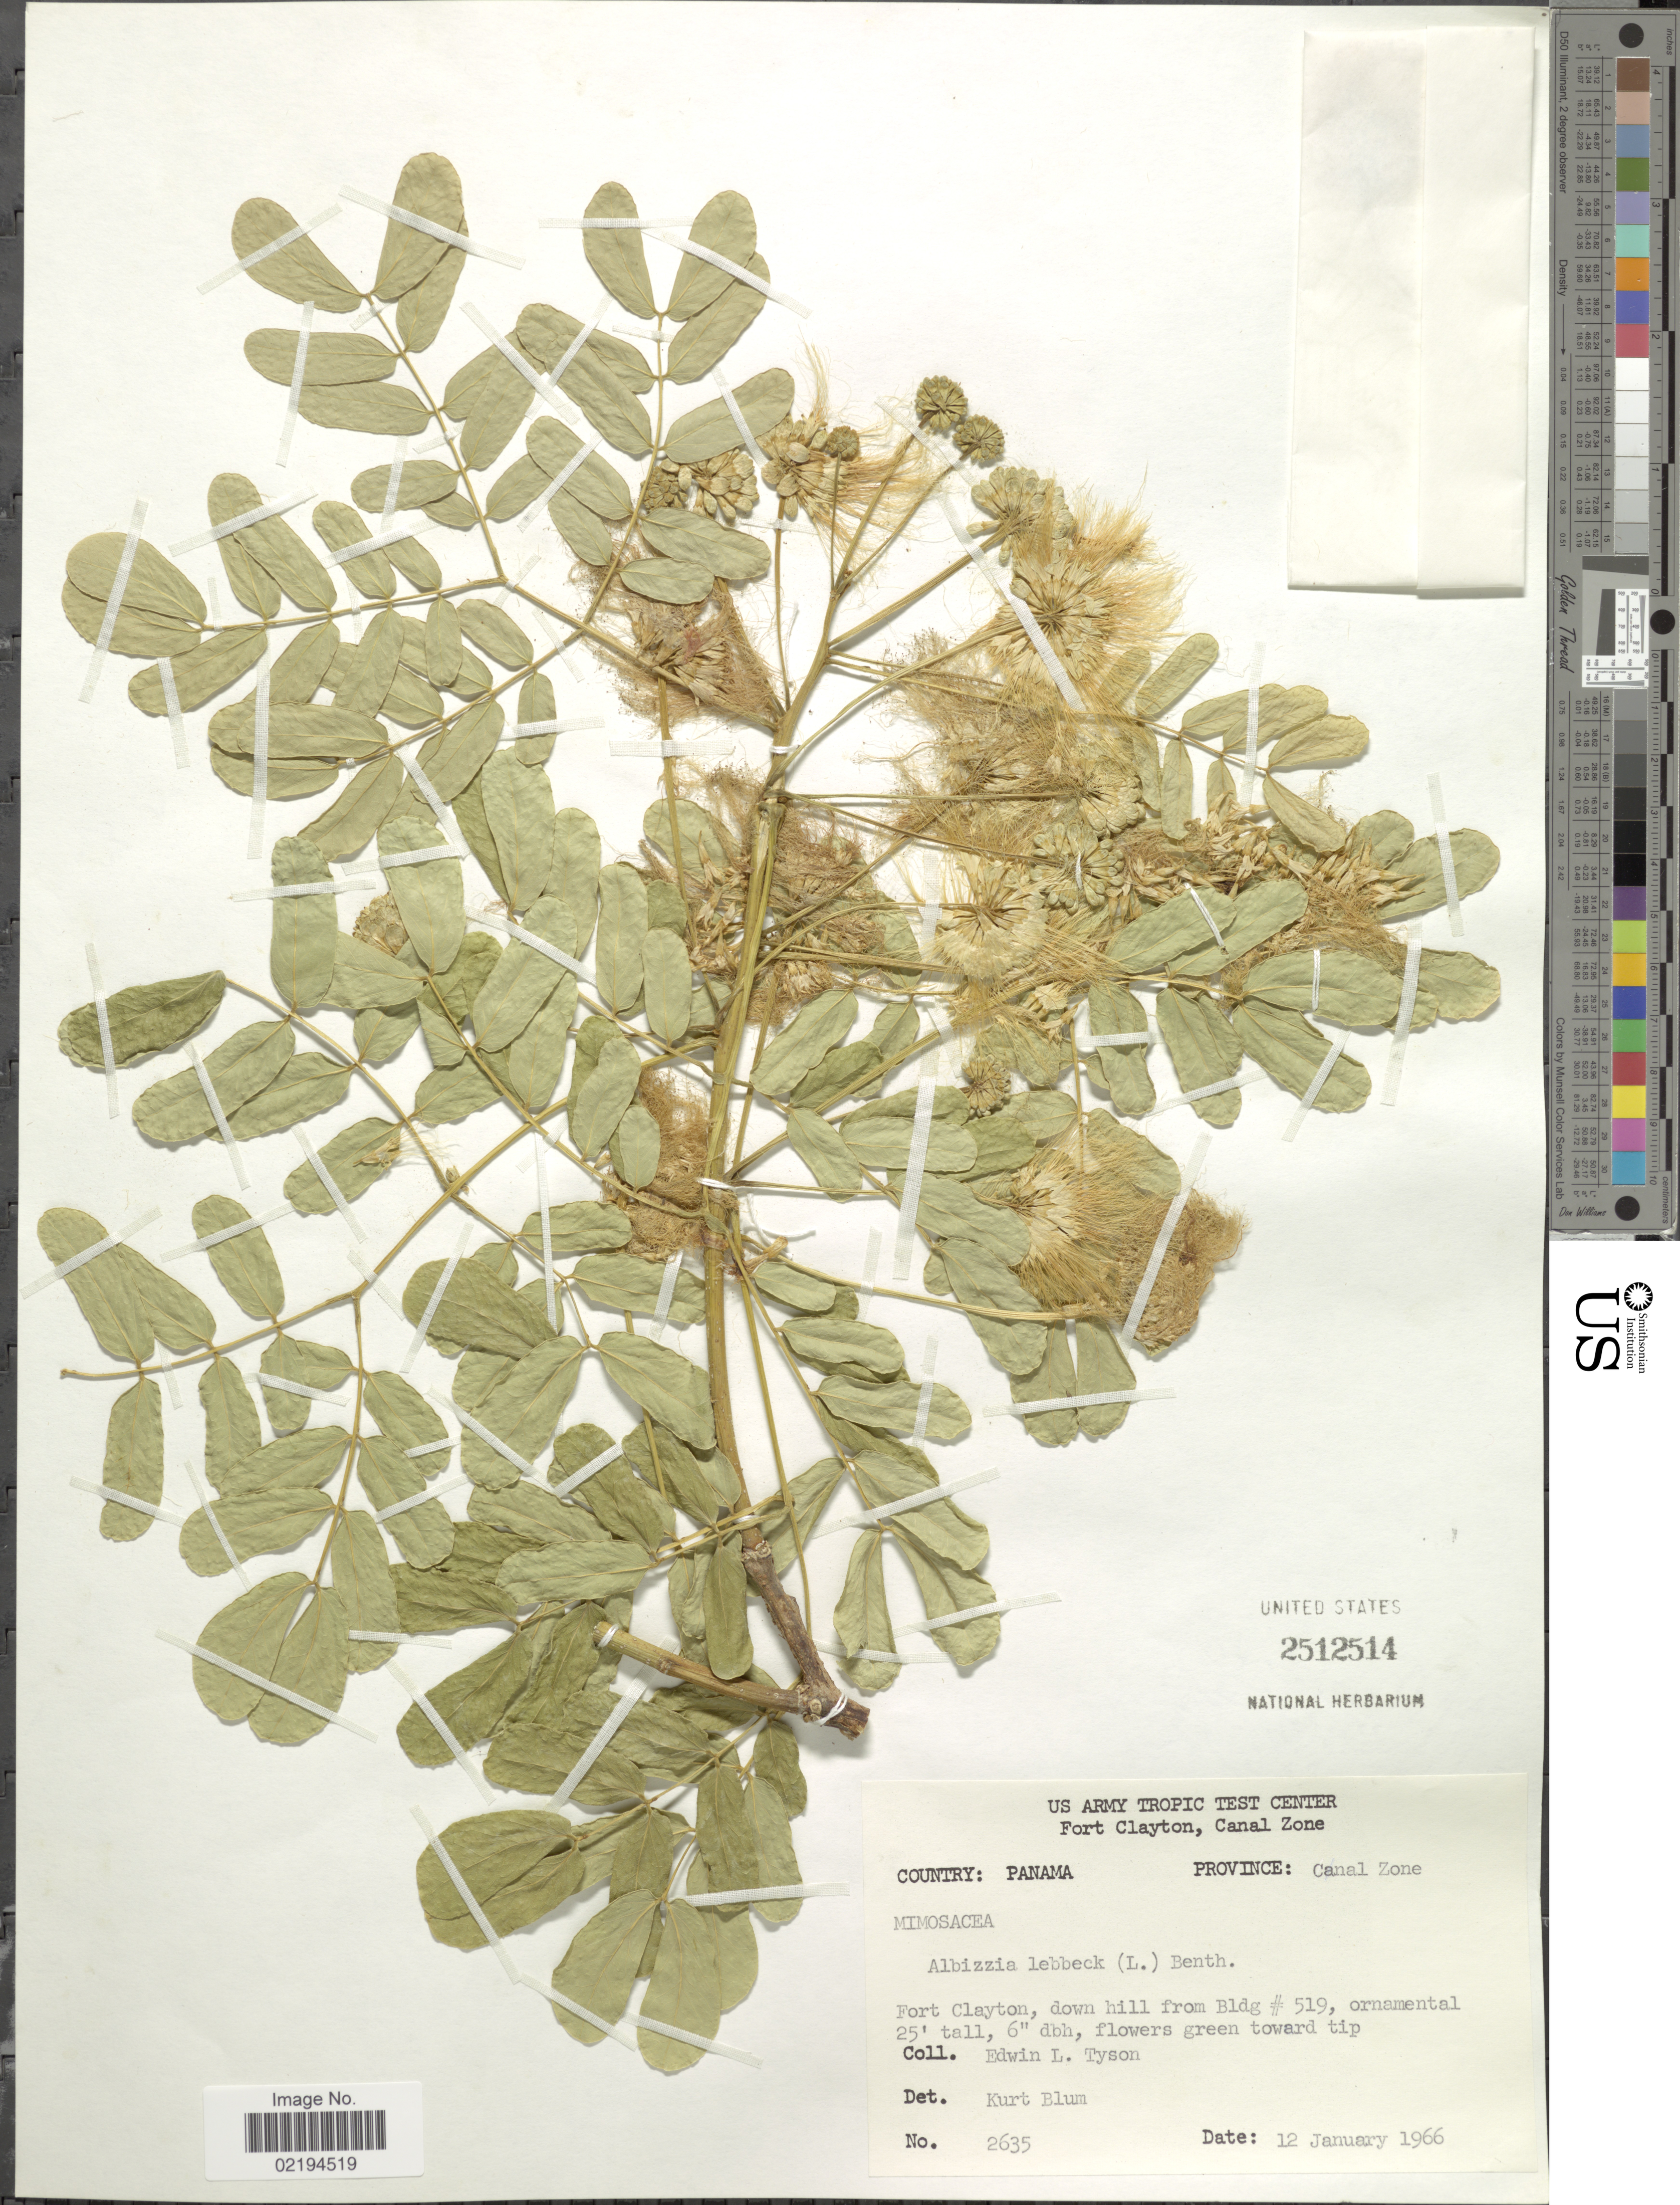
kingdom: Plantae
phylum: Tracheophyta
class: Magnoliopsida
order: Fabales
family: Fabaceae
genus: Albizia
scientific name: Albizia lebbeck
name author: (L.) Benth.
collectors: E. L. Tyson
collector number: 2635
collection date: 1966-01-12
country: Panama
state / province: Colón / Panamá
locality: Canal Zone, Fort Clayton, down hill from Bldg #519.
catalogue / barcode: US 2512514